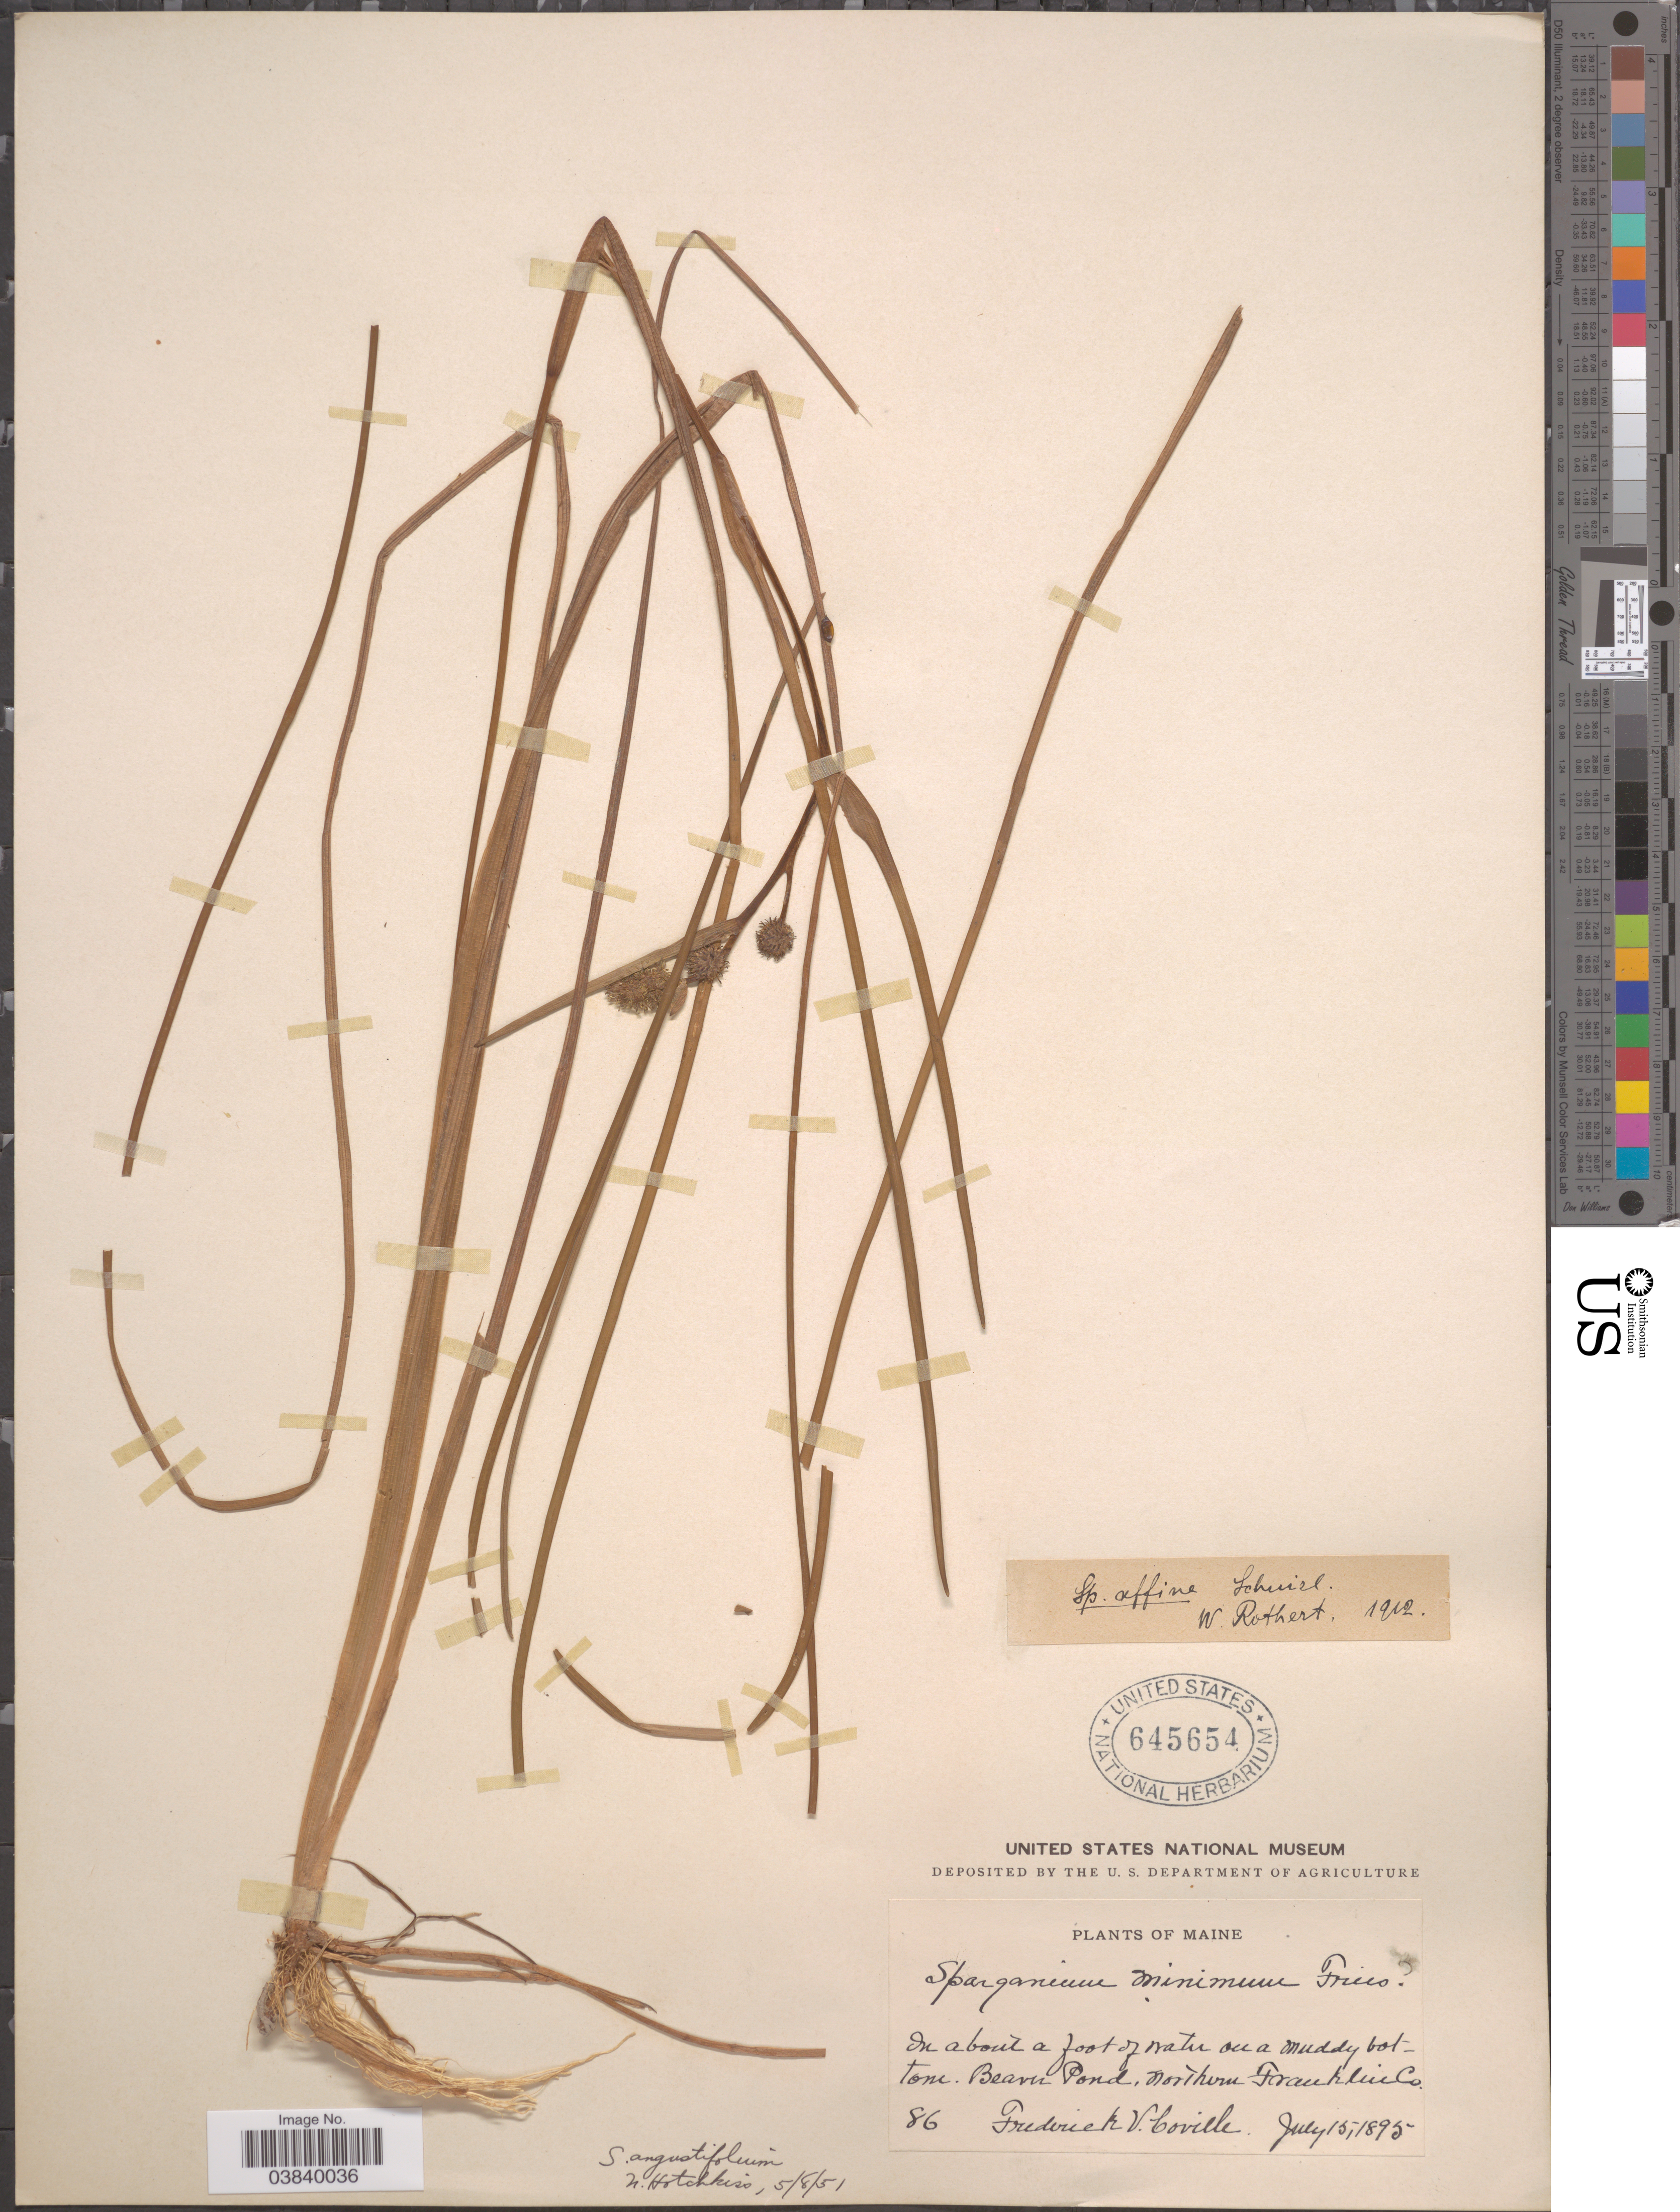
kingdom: Plantae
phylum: Tracheophyta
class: Liliopsida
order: Poales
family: Typhaceae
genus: Sparganium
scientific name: Sparganium angustifolium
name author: Michx.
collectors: F. V. Coville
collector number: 86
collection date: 1895-07-15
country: United States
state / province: Maine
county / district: Franklin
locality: Beaver Pond, Northern Franklin Co.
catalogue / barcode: US 645654